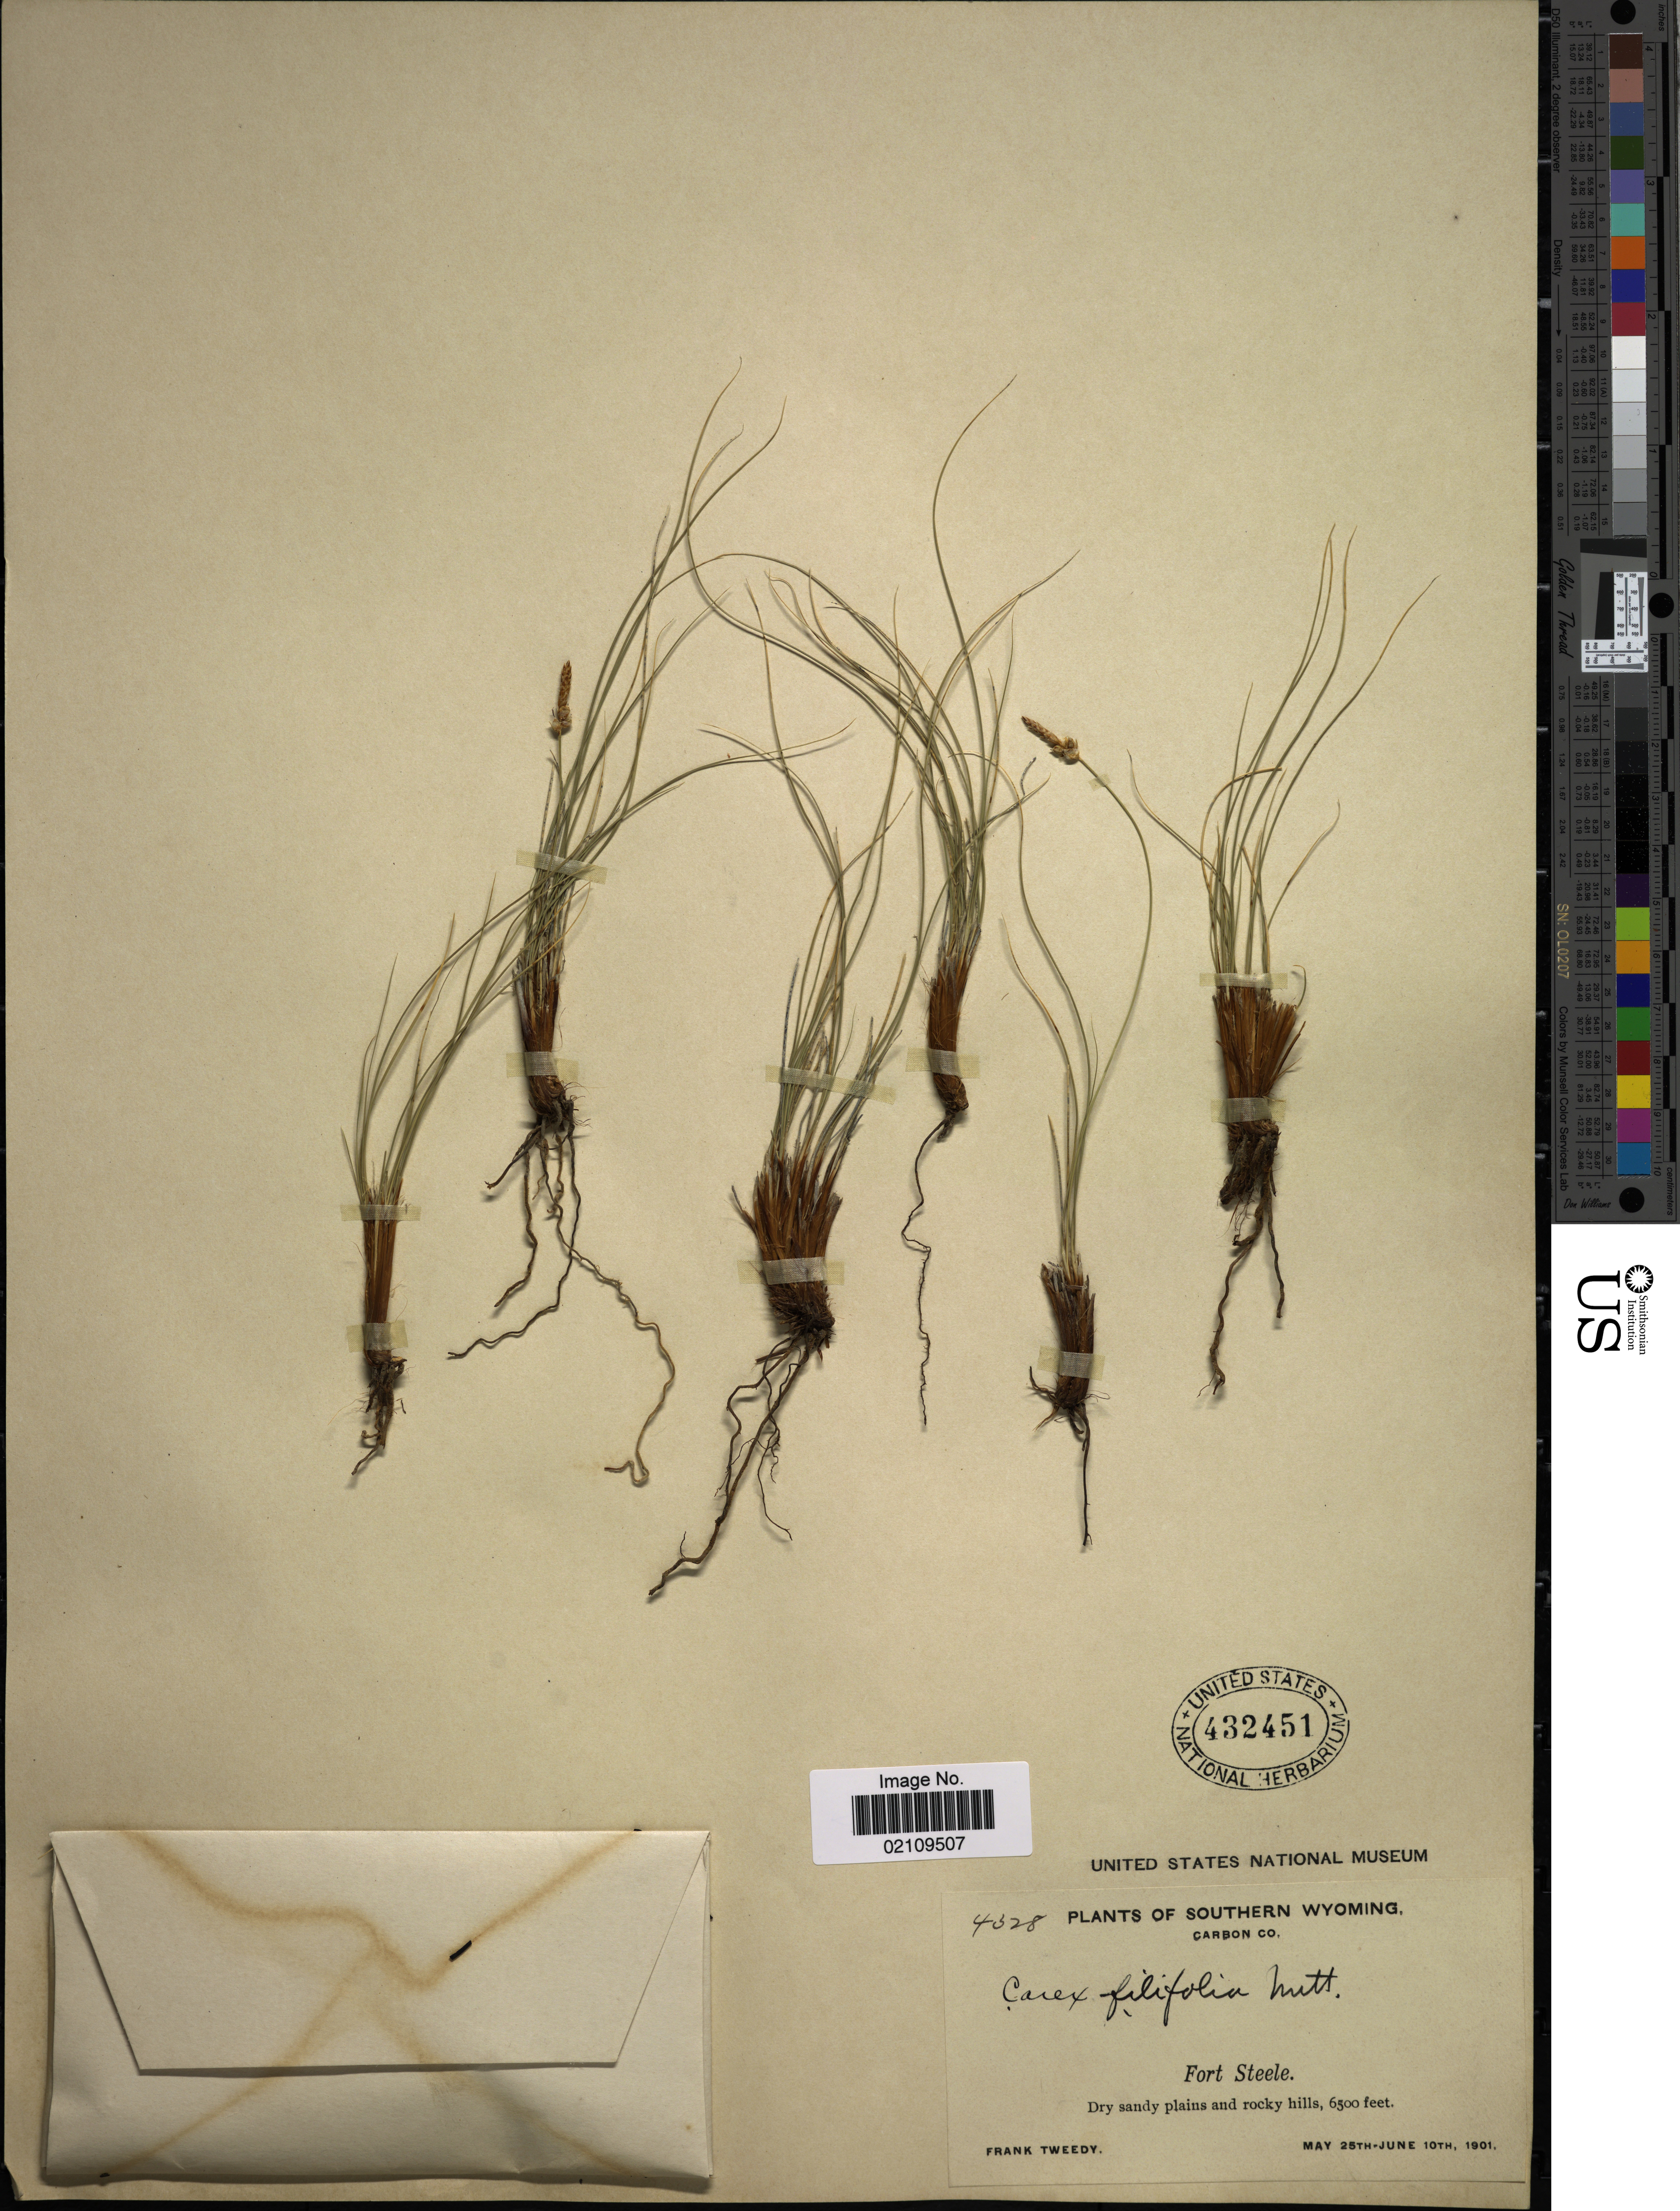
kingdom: Plantae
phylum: Tracheophyta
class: Liliopsida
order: Poales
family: Cyperaceae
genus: Carex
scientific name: Carex filifolia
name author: Nutt.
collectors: F. Tweedy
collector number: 4328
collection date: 1901-05-25/1901-06-10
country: United States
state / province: Wyoming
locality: Southern Wyoming, Carbon Co., Fort Steele, Dry sandy plains and rocky hills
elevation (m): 1981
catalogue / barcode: US 432451